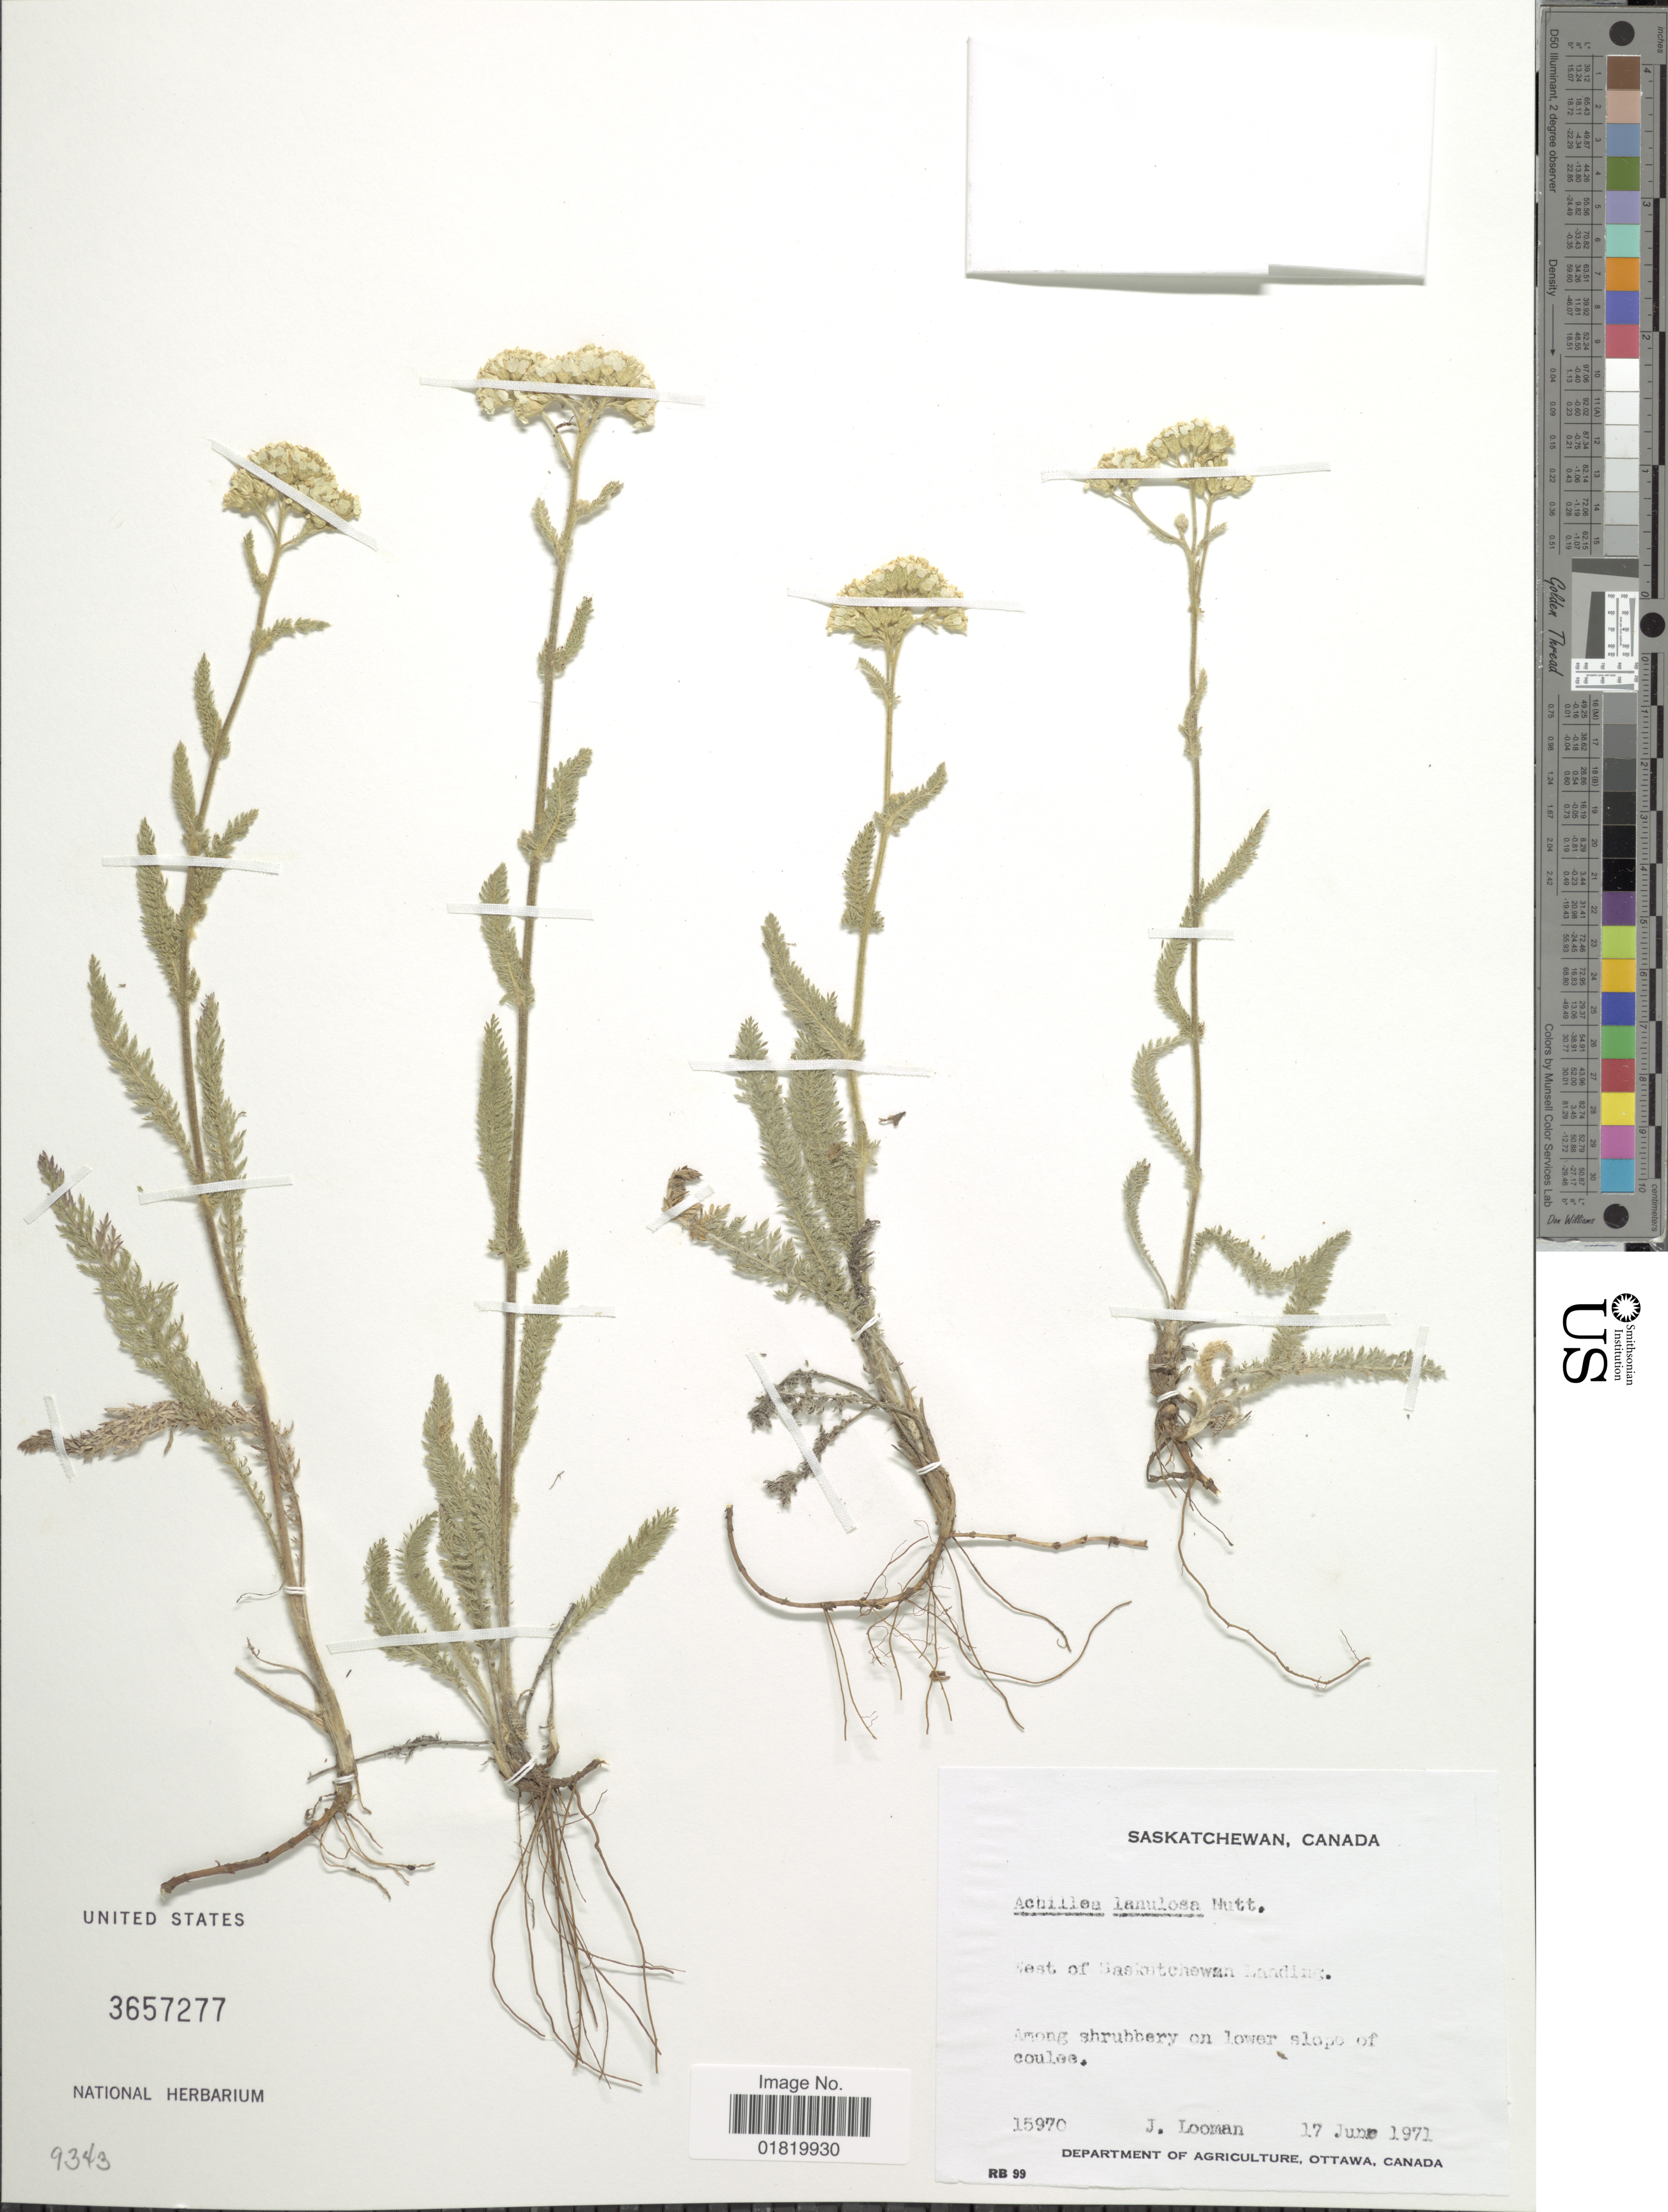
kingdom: Plantae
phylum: Tracheophyta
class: Magnoliopsida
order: Asterales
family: Asteraceae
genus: Achillea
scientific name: Achillea lanulosa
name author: Nutt.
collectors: J. Looman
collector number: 15970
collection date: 1971-06-17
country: Canada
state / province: Saskatchewan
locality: East of Sakatchewan Landing. Among shrubbery on lower slope of coulee.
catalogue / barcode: US 3657277